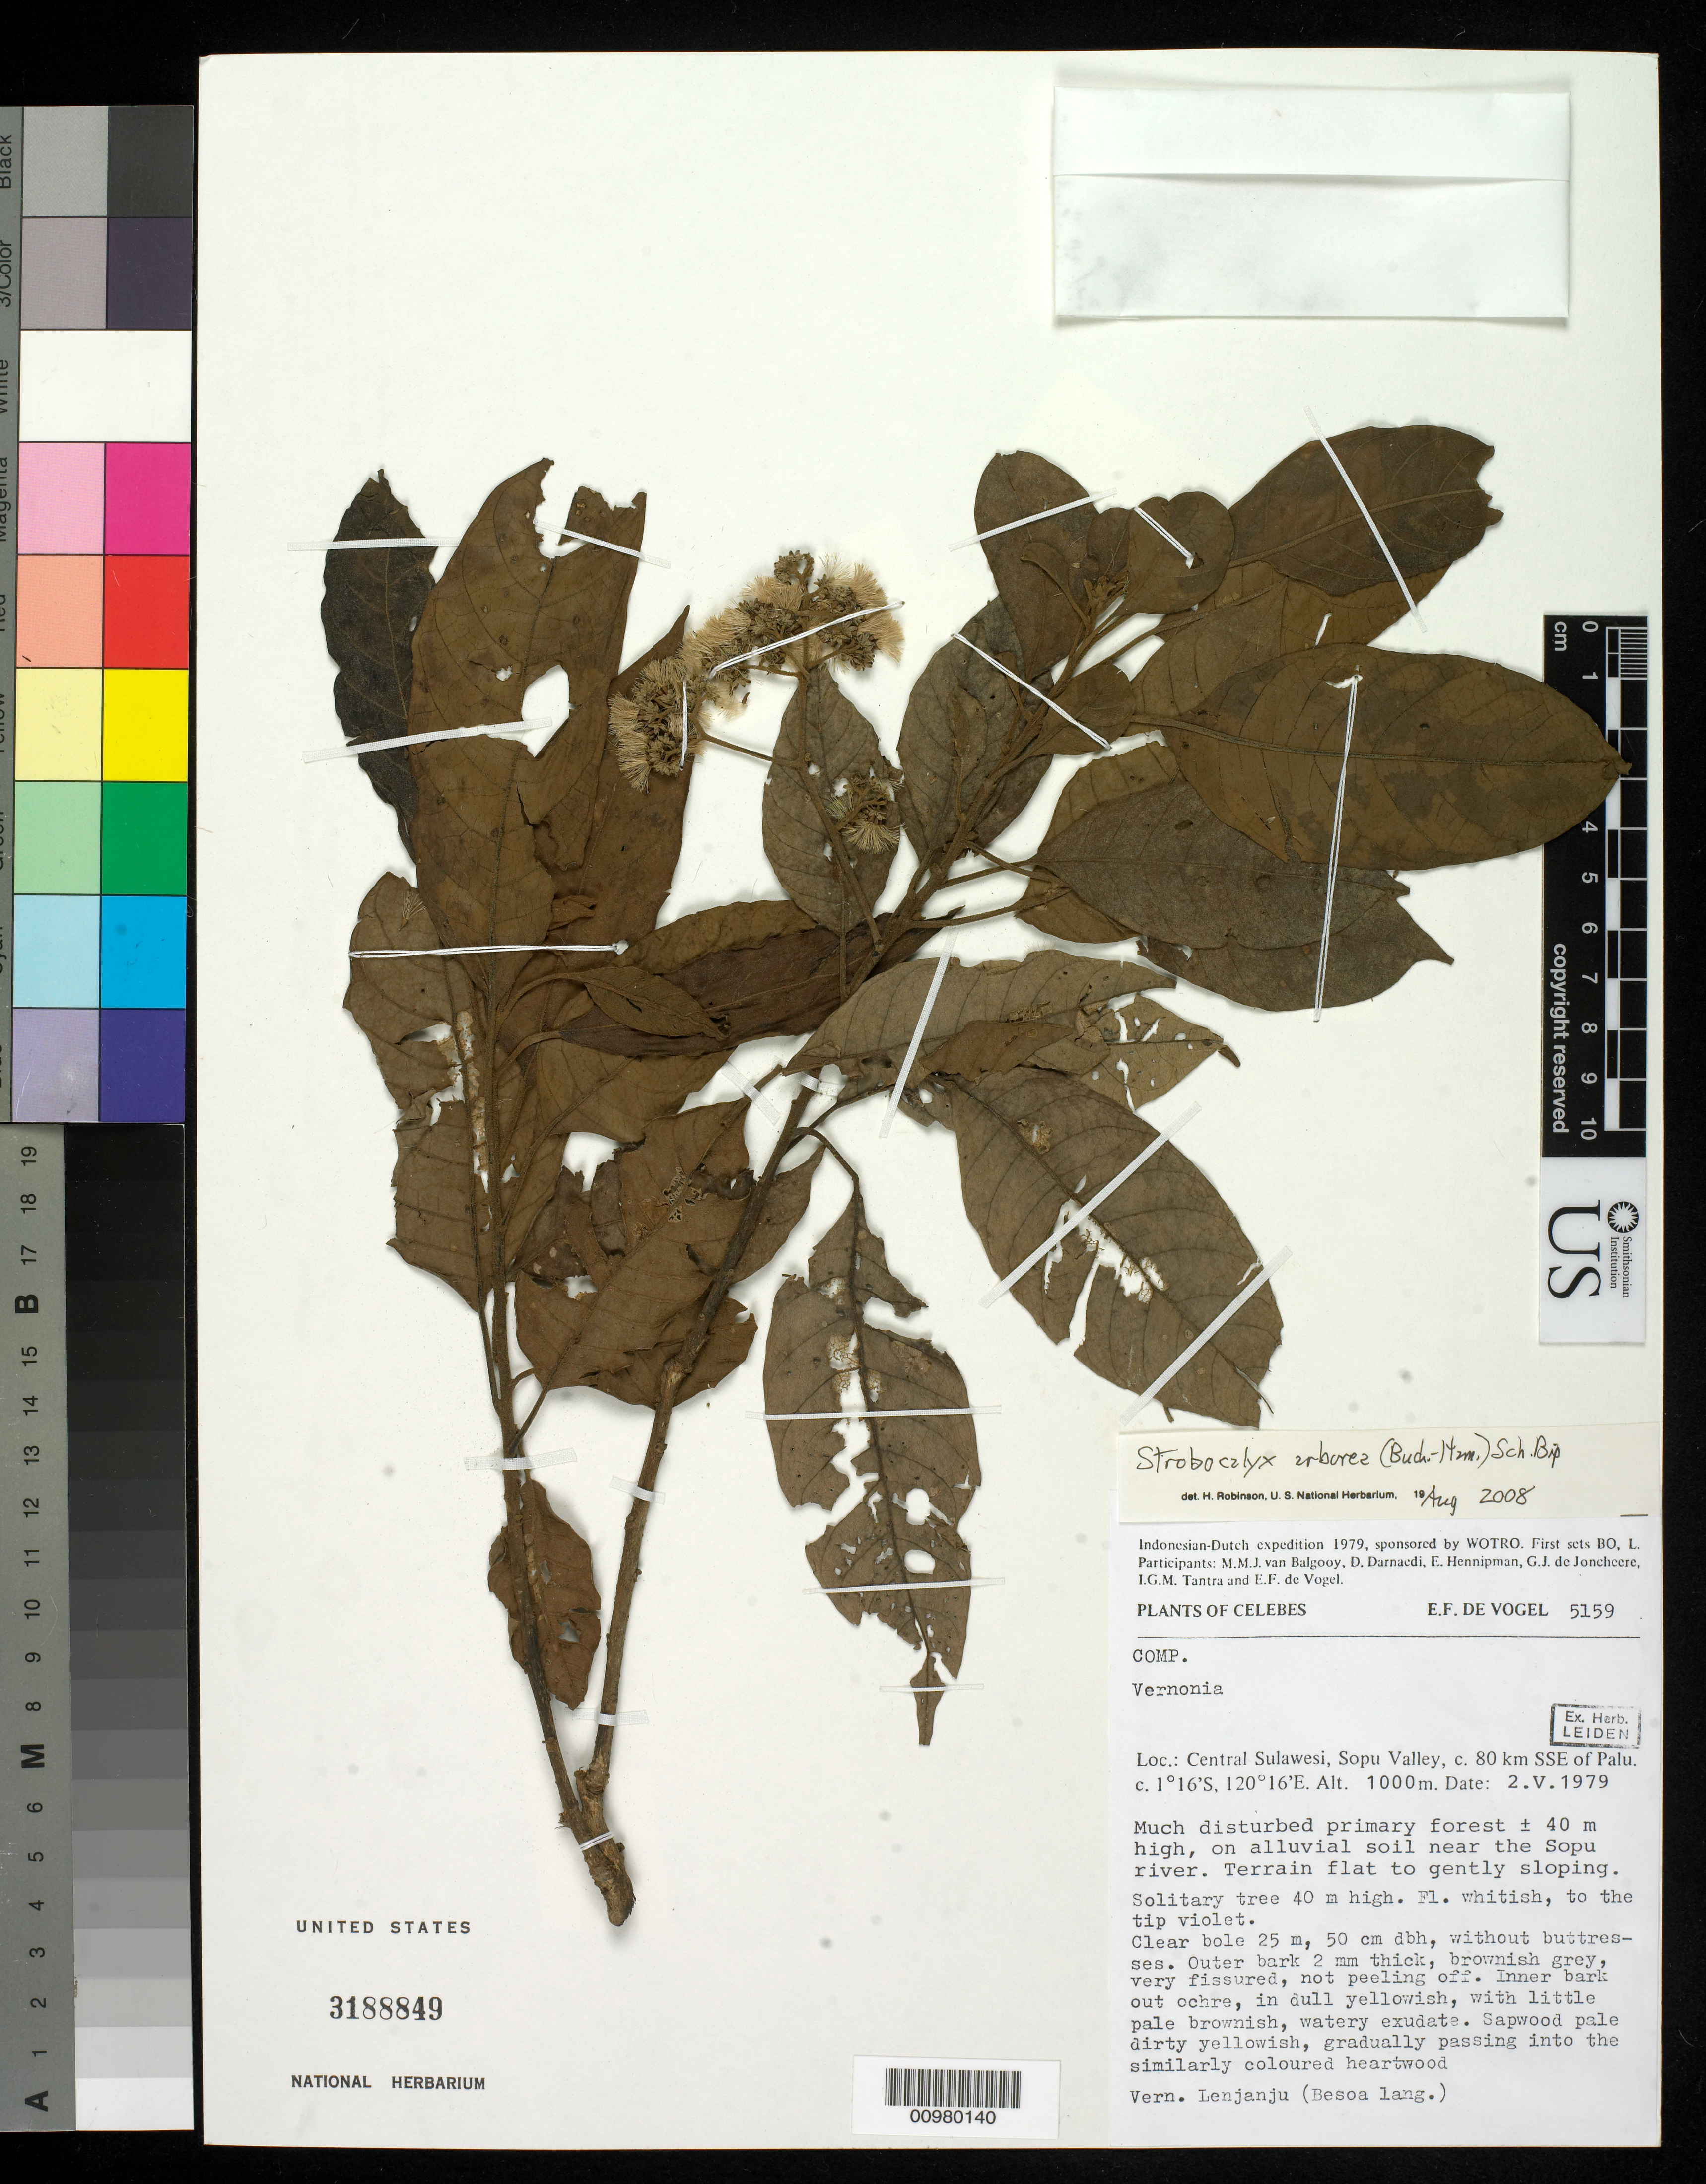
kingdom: Plantae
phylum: Tracheophyta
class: Magnoliopsida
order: Asterales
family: Asteraceae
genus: Strobocalyx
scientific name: Strobocalyx arborea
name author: (Buch.-Ham.) Sch. Bip.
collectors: E. F. de Vogel, M. M. van Balgooy, D. Darnaedi, E. Hennipman, G.J. de Joncheere & J. Tantra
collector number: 5159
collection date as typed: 02 May 1979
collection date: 1979-05-02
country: Indonesia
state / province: Sulawesi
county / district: Sulawesi Tengah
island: Sulawesi [Celebes]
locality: Central Sulawesi, Sopu Valley, c. 80 Km SSE of Palu.,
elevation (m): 1000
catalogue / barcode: US 3188849